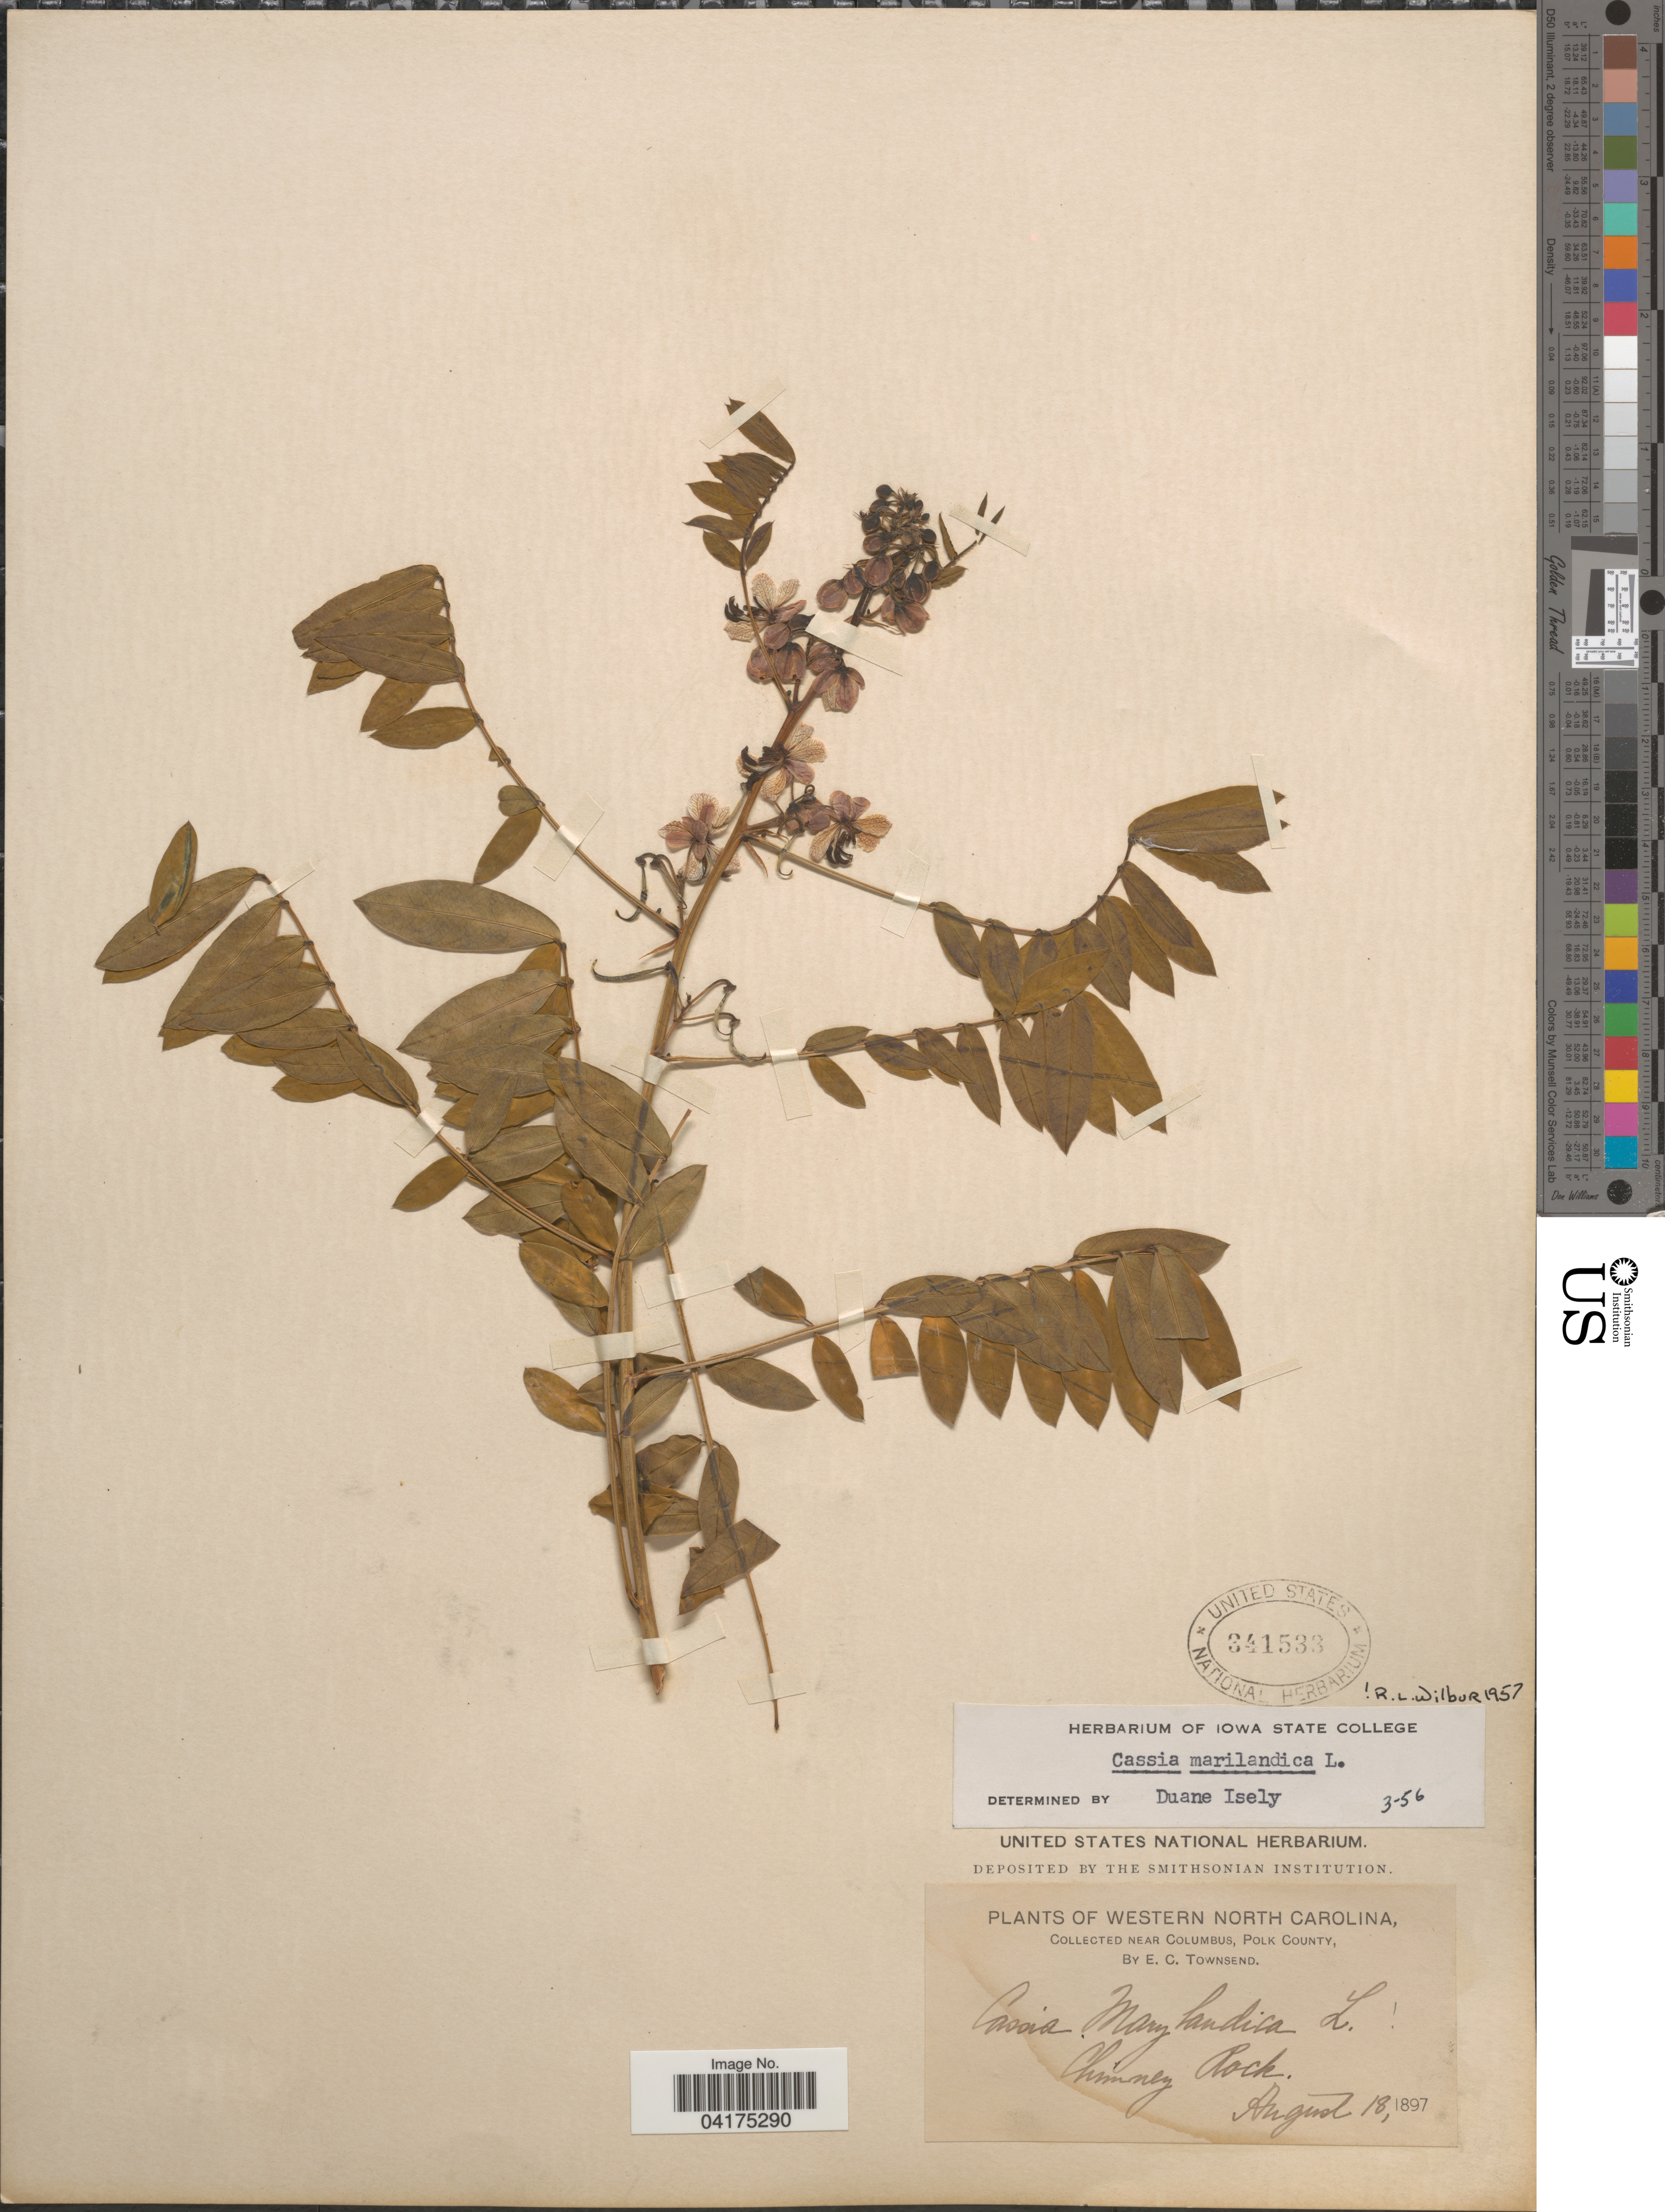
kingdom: Plantae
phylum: Tracheophyta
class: Magnoliopsida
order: Fabales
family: Fabaceae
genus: Cassia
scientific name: Cassia marilandica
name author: L.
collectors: E. C. Townsend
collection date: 1897-08-18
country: United States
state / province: North Carolina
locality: Western North Carolina. Near Columbus, Polk County. Chimney Rock.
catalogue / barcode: US 341533